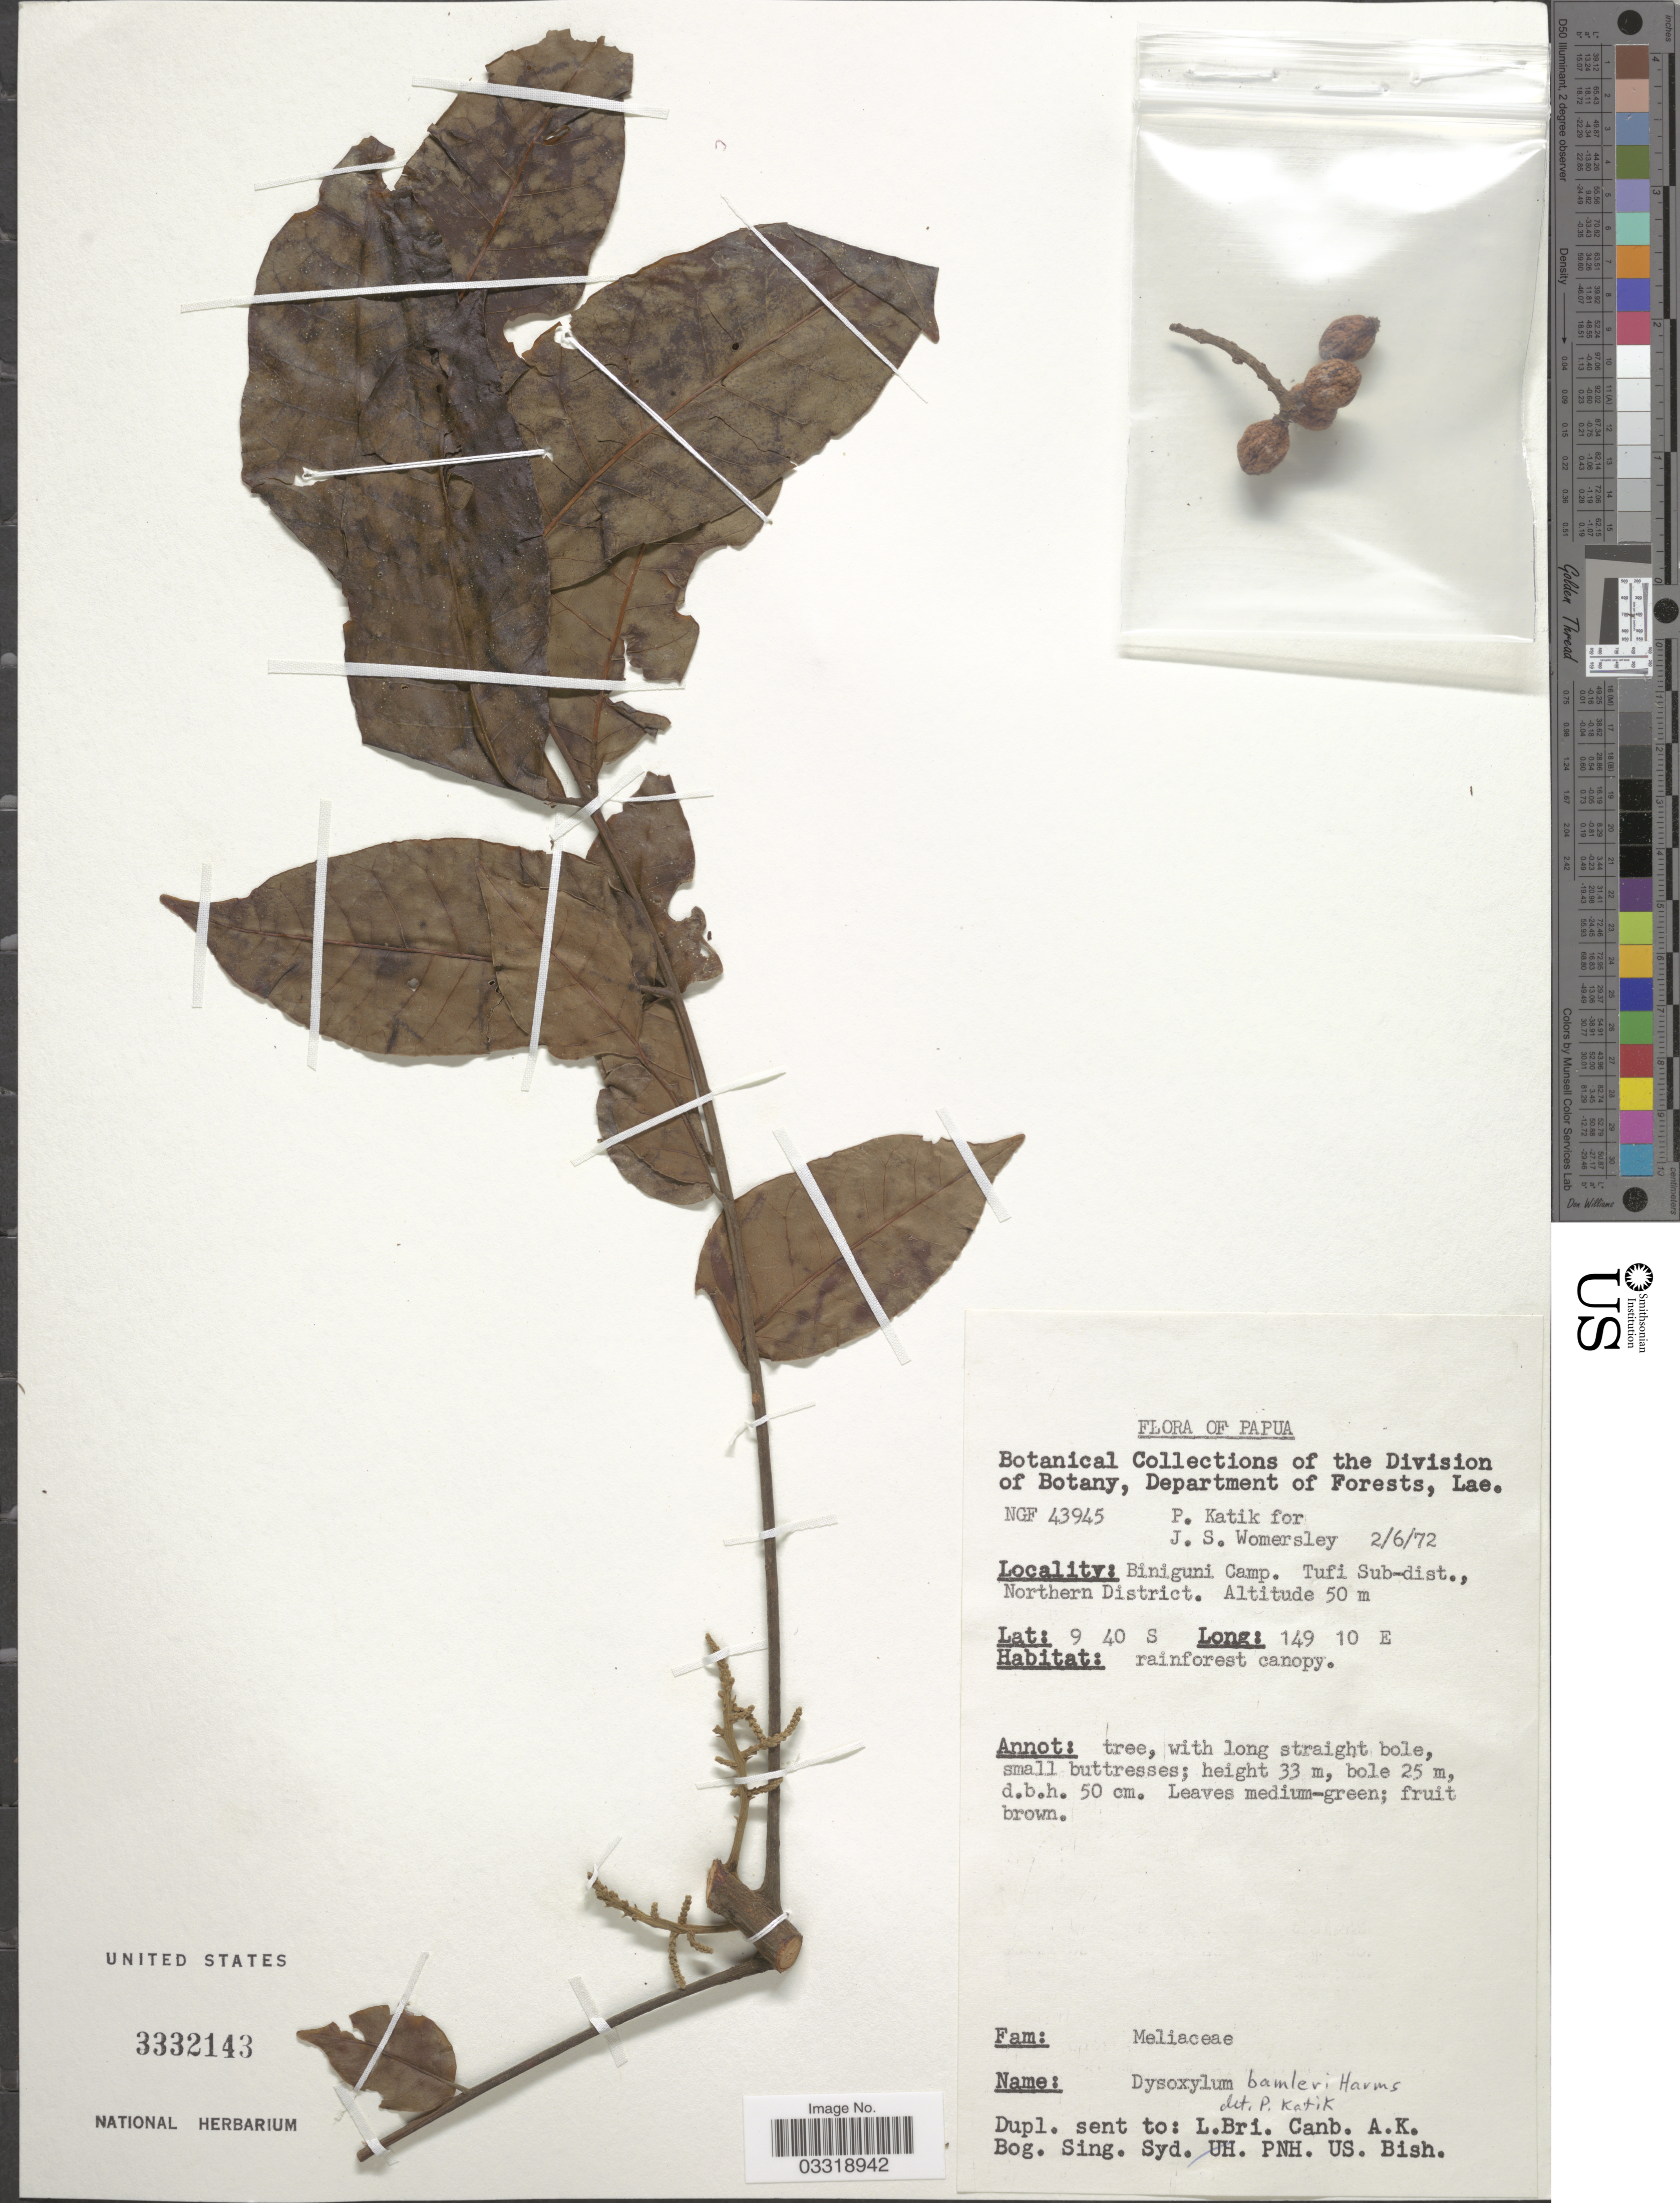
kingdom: Plantae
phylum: Tracheophyta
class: Magnoliopsida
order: Sapindales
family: Meliaceae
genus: Prasoxylon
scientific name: Prasoxylon hapalanthum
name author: (Harms) Holzmeyer & Mabb.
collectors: P. Katik & J. S. Womersley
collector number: NGF 43945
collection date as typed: Transcribed d/m/y: 2/6/72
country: Papua New Guinea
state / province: Northern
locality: Papua. Biniguni Camp. Tufi Sub-dist., Northern District.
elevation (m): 50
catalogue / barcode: US 3332143